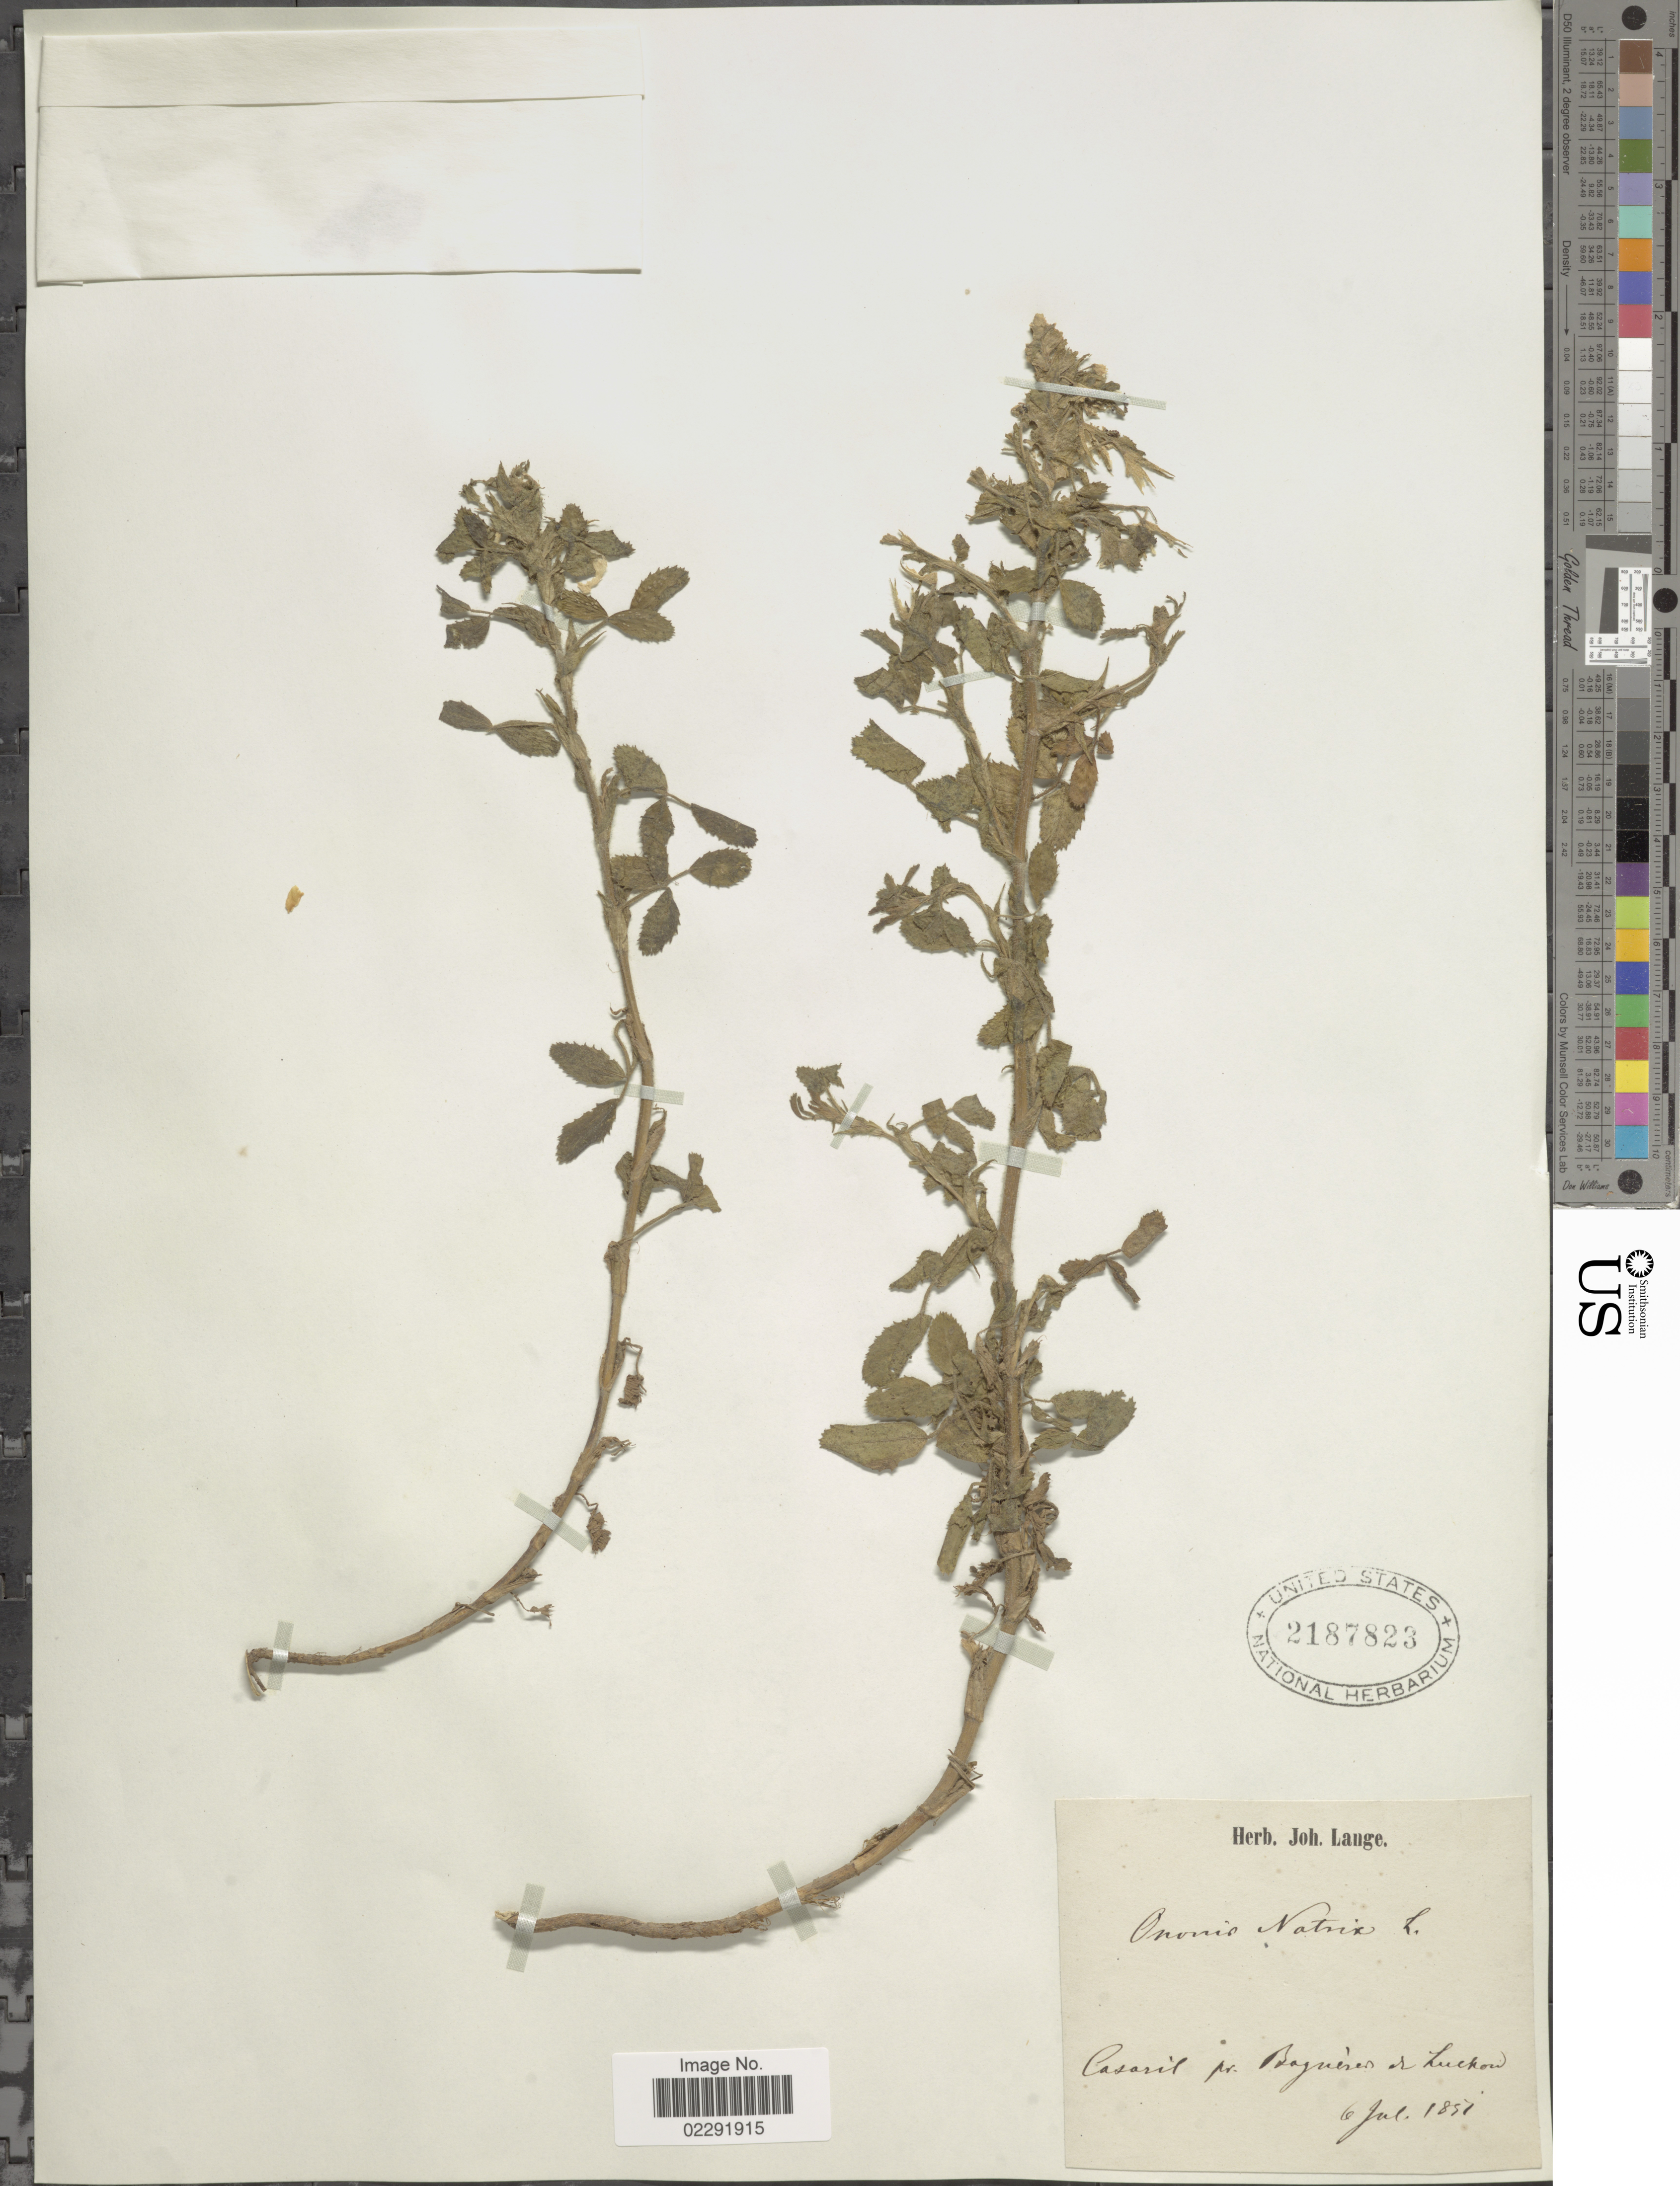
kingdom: Plantae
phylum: Tracheophyta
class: Magnoliopsida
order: Fabales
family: Fabaceae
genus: Ononis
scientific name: Ononis natrix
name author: L.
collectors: ex herb. Joh. Lange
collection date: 1831-07-06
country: France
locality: Casaril pro. Bagueres di Luckon. [interpreted]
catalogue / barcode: US 2187823